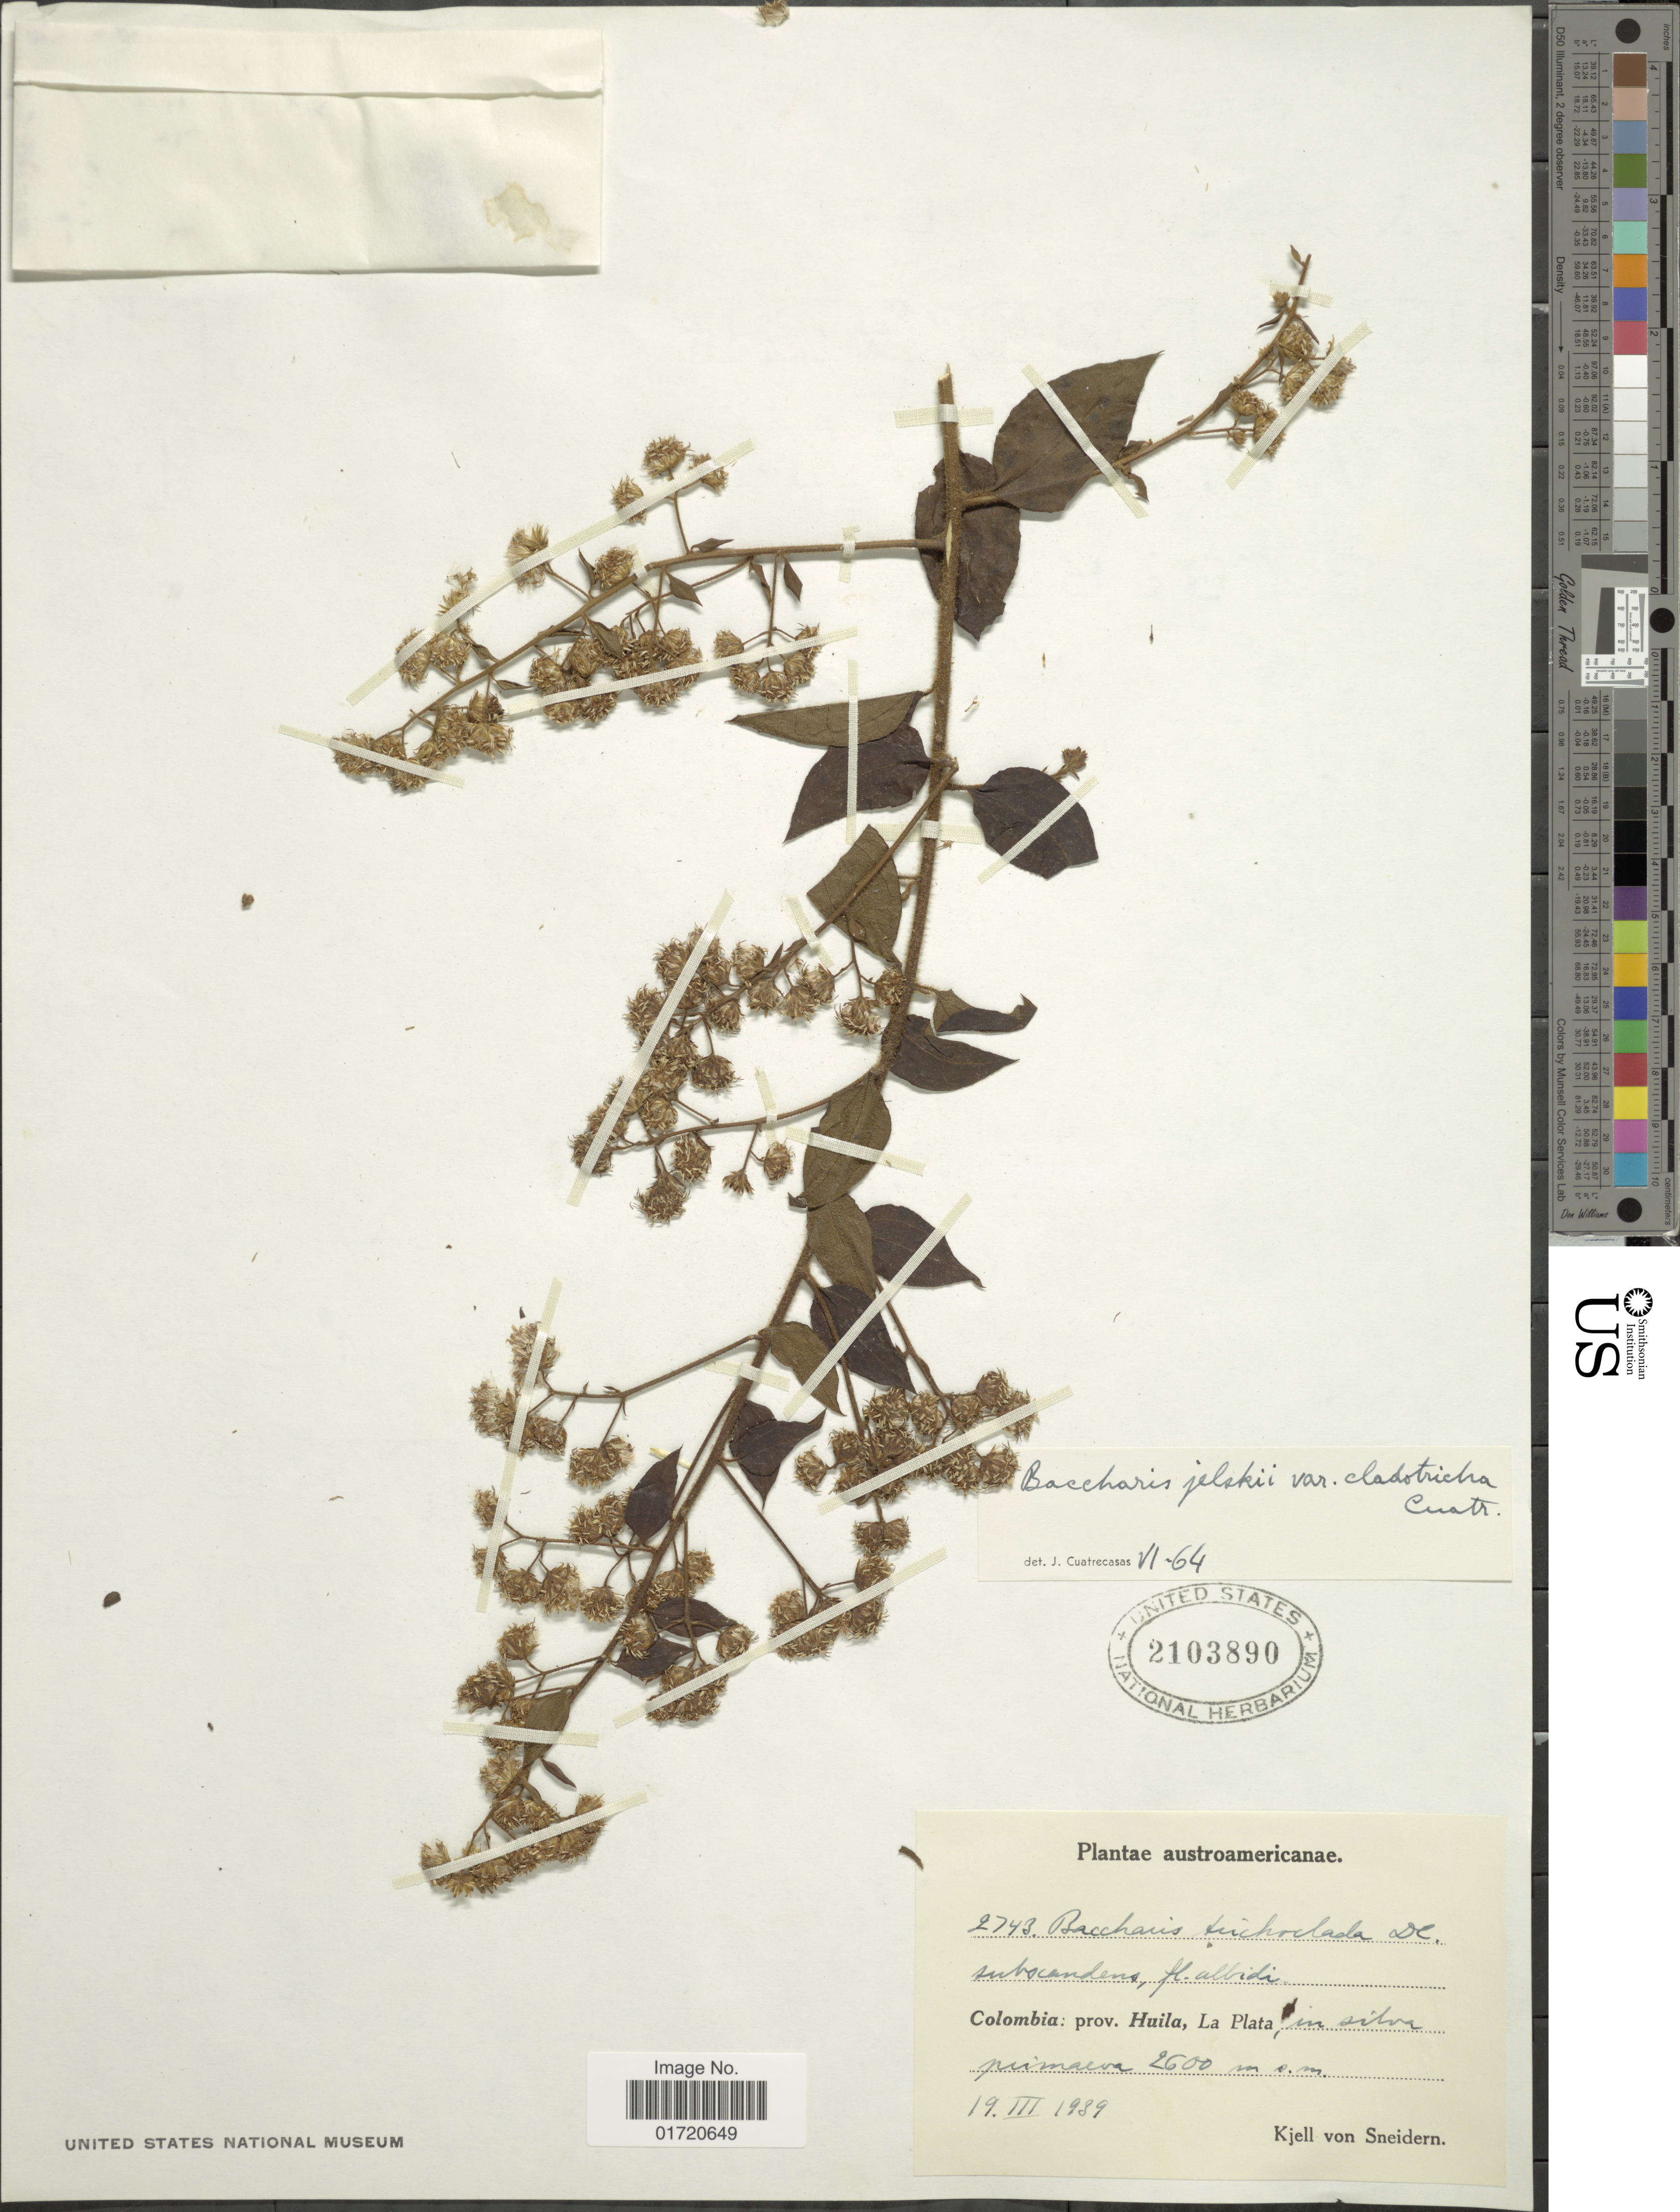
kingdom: Plantae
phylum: Tracheophyta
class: Magnoliopsida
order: Asterales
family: Asteraceae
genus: Baccharis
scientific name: Baccharis jelskii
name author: Hieron.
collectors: K. von Sneidern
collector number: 2743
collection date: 1939-03-19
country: Colombia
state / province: Huila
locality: Austroamericanae, La Plata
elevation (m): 2600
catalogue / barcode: US 2103890